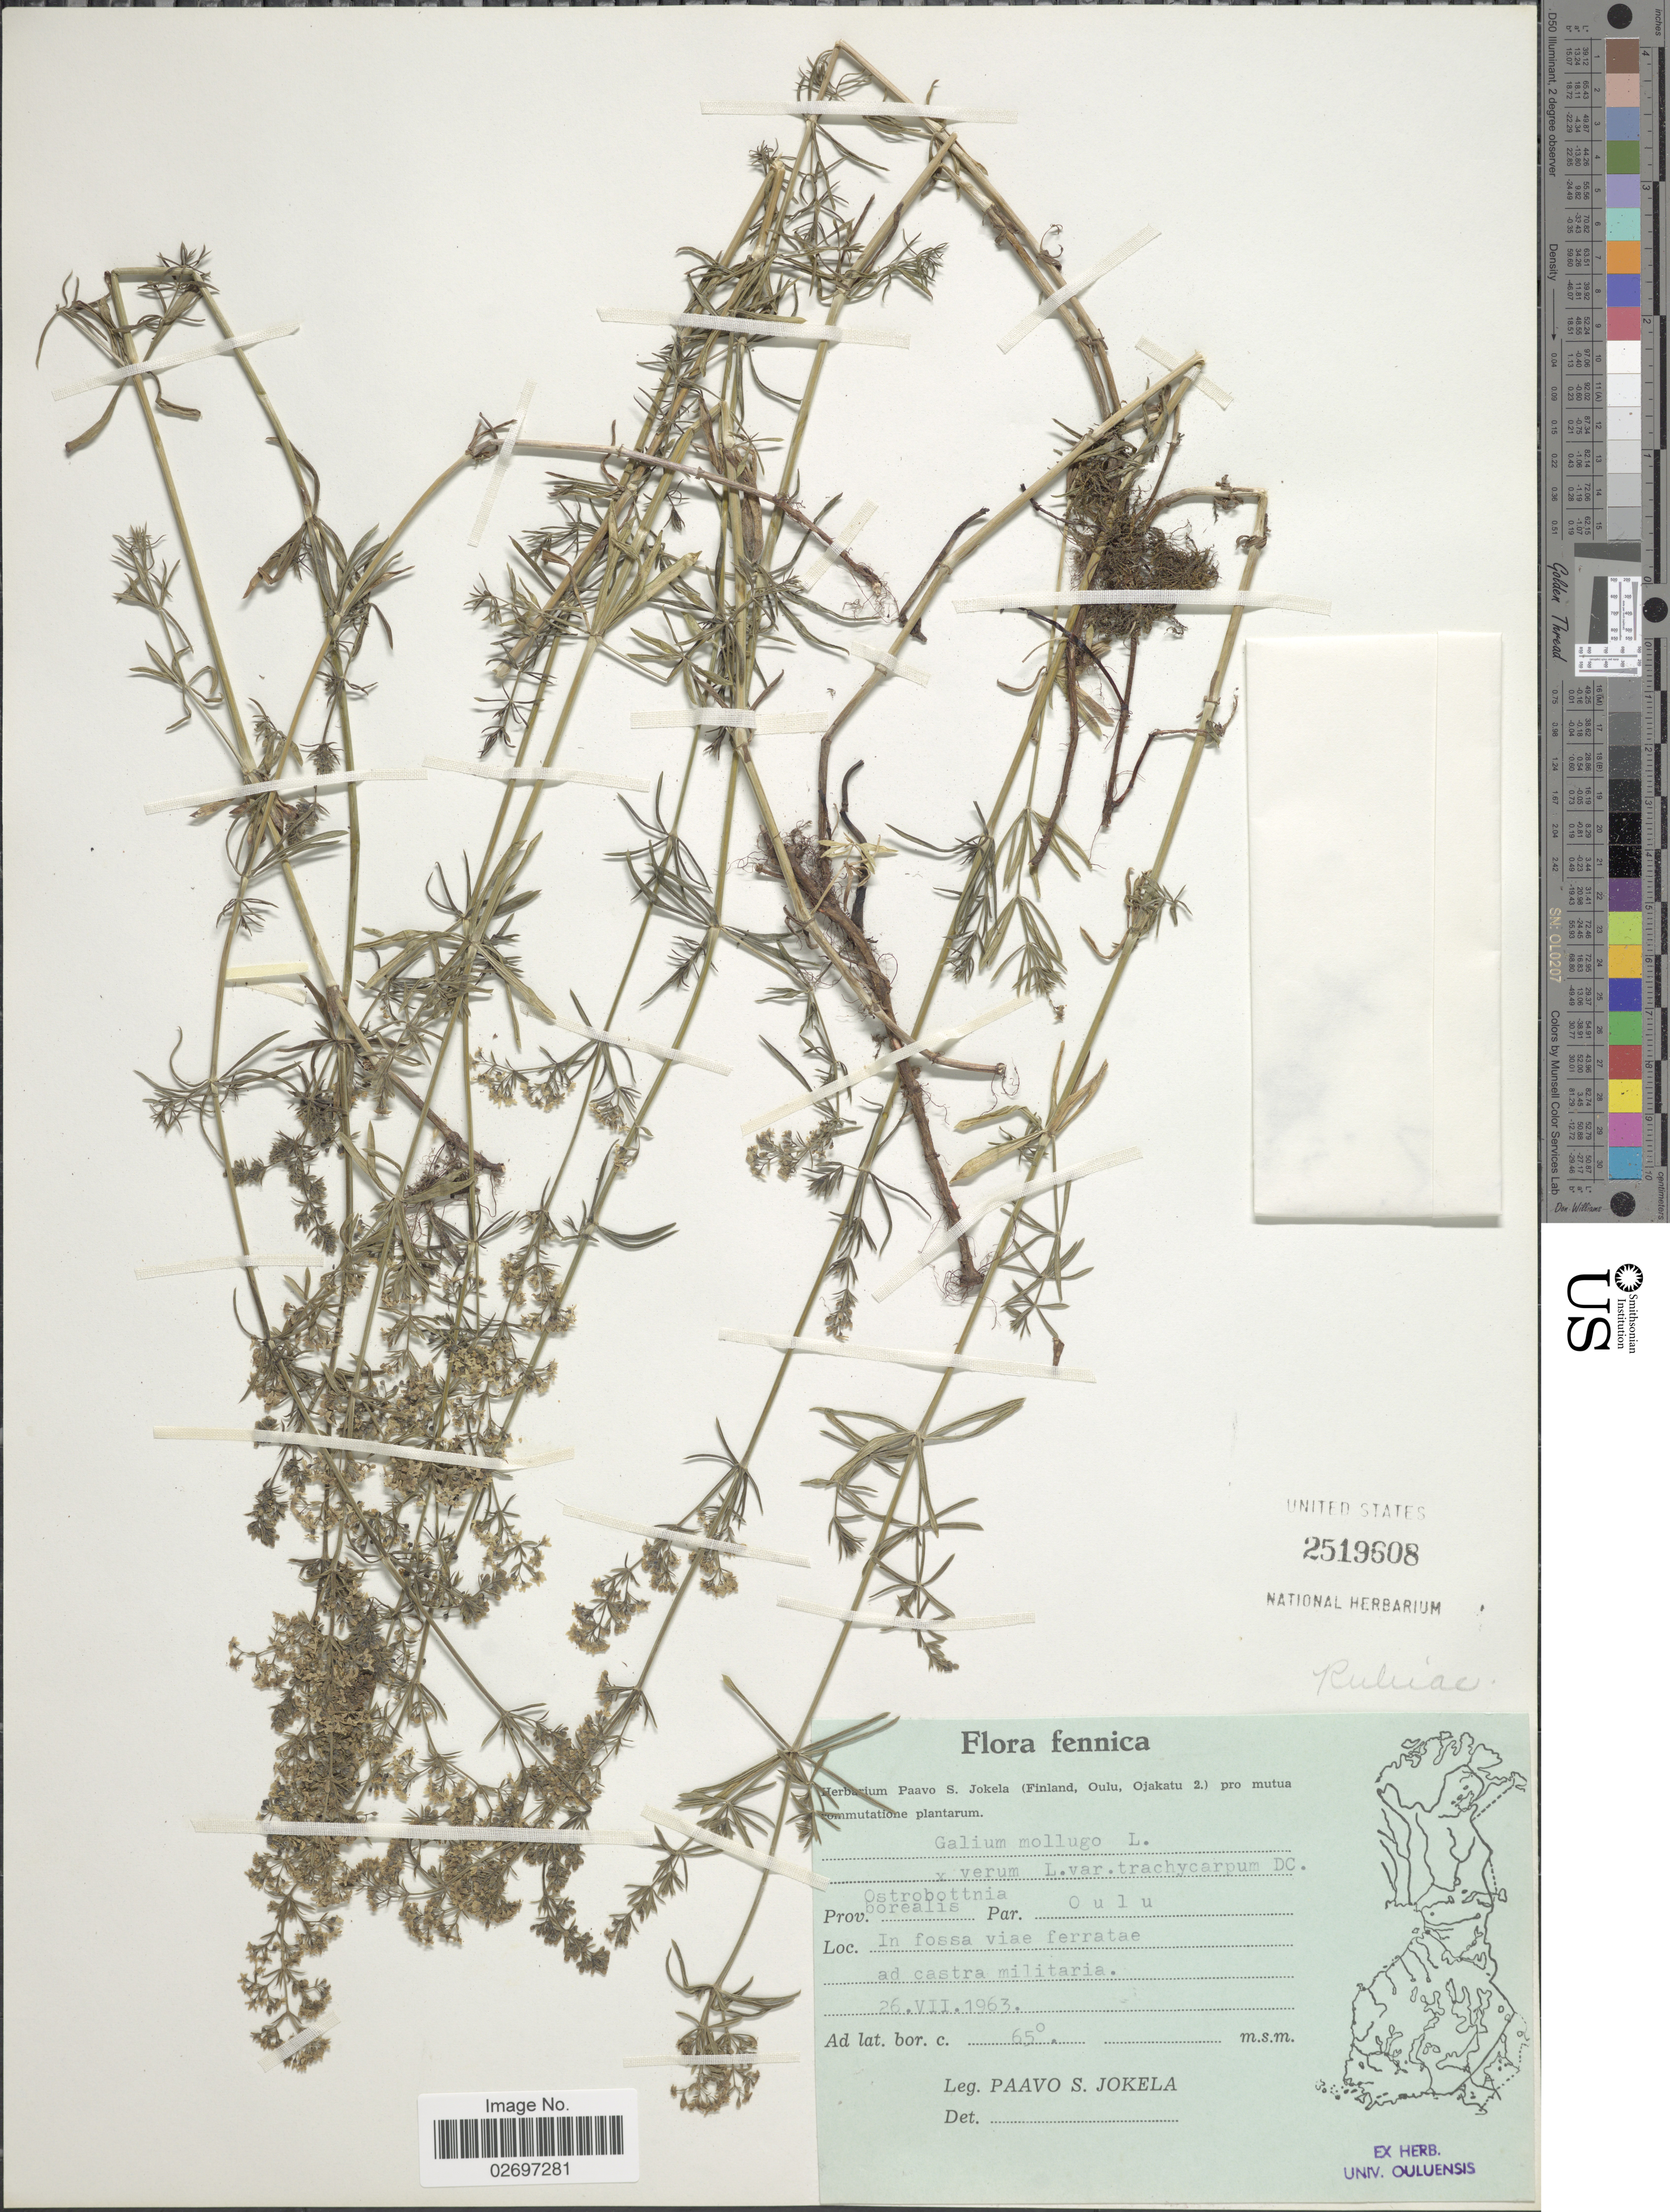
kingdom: Plantae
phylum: Tracheophyta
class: Magnoliopsida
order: Gentianales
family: Rubiaceae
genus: Galium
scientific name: Galium mollugo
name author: L.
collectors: P. Jokela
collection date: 1963-07-26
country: Finland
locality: Fennica. Prov. Ostrobottnia borealis. Par. Oulu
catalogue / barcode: US 2519608